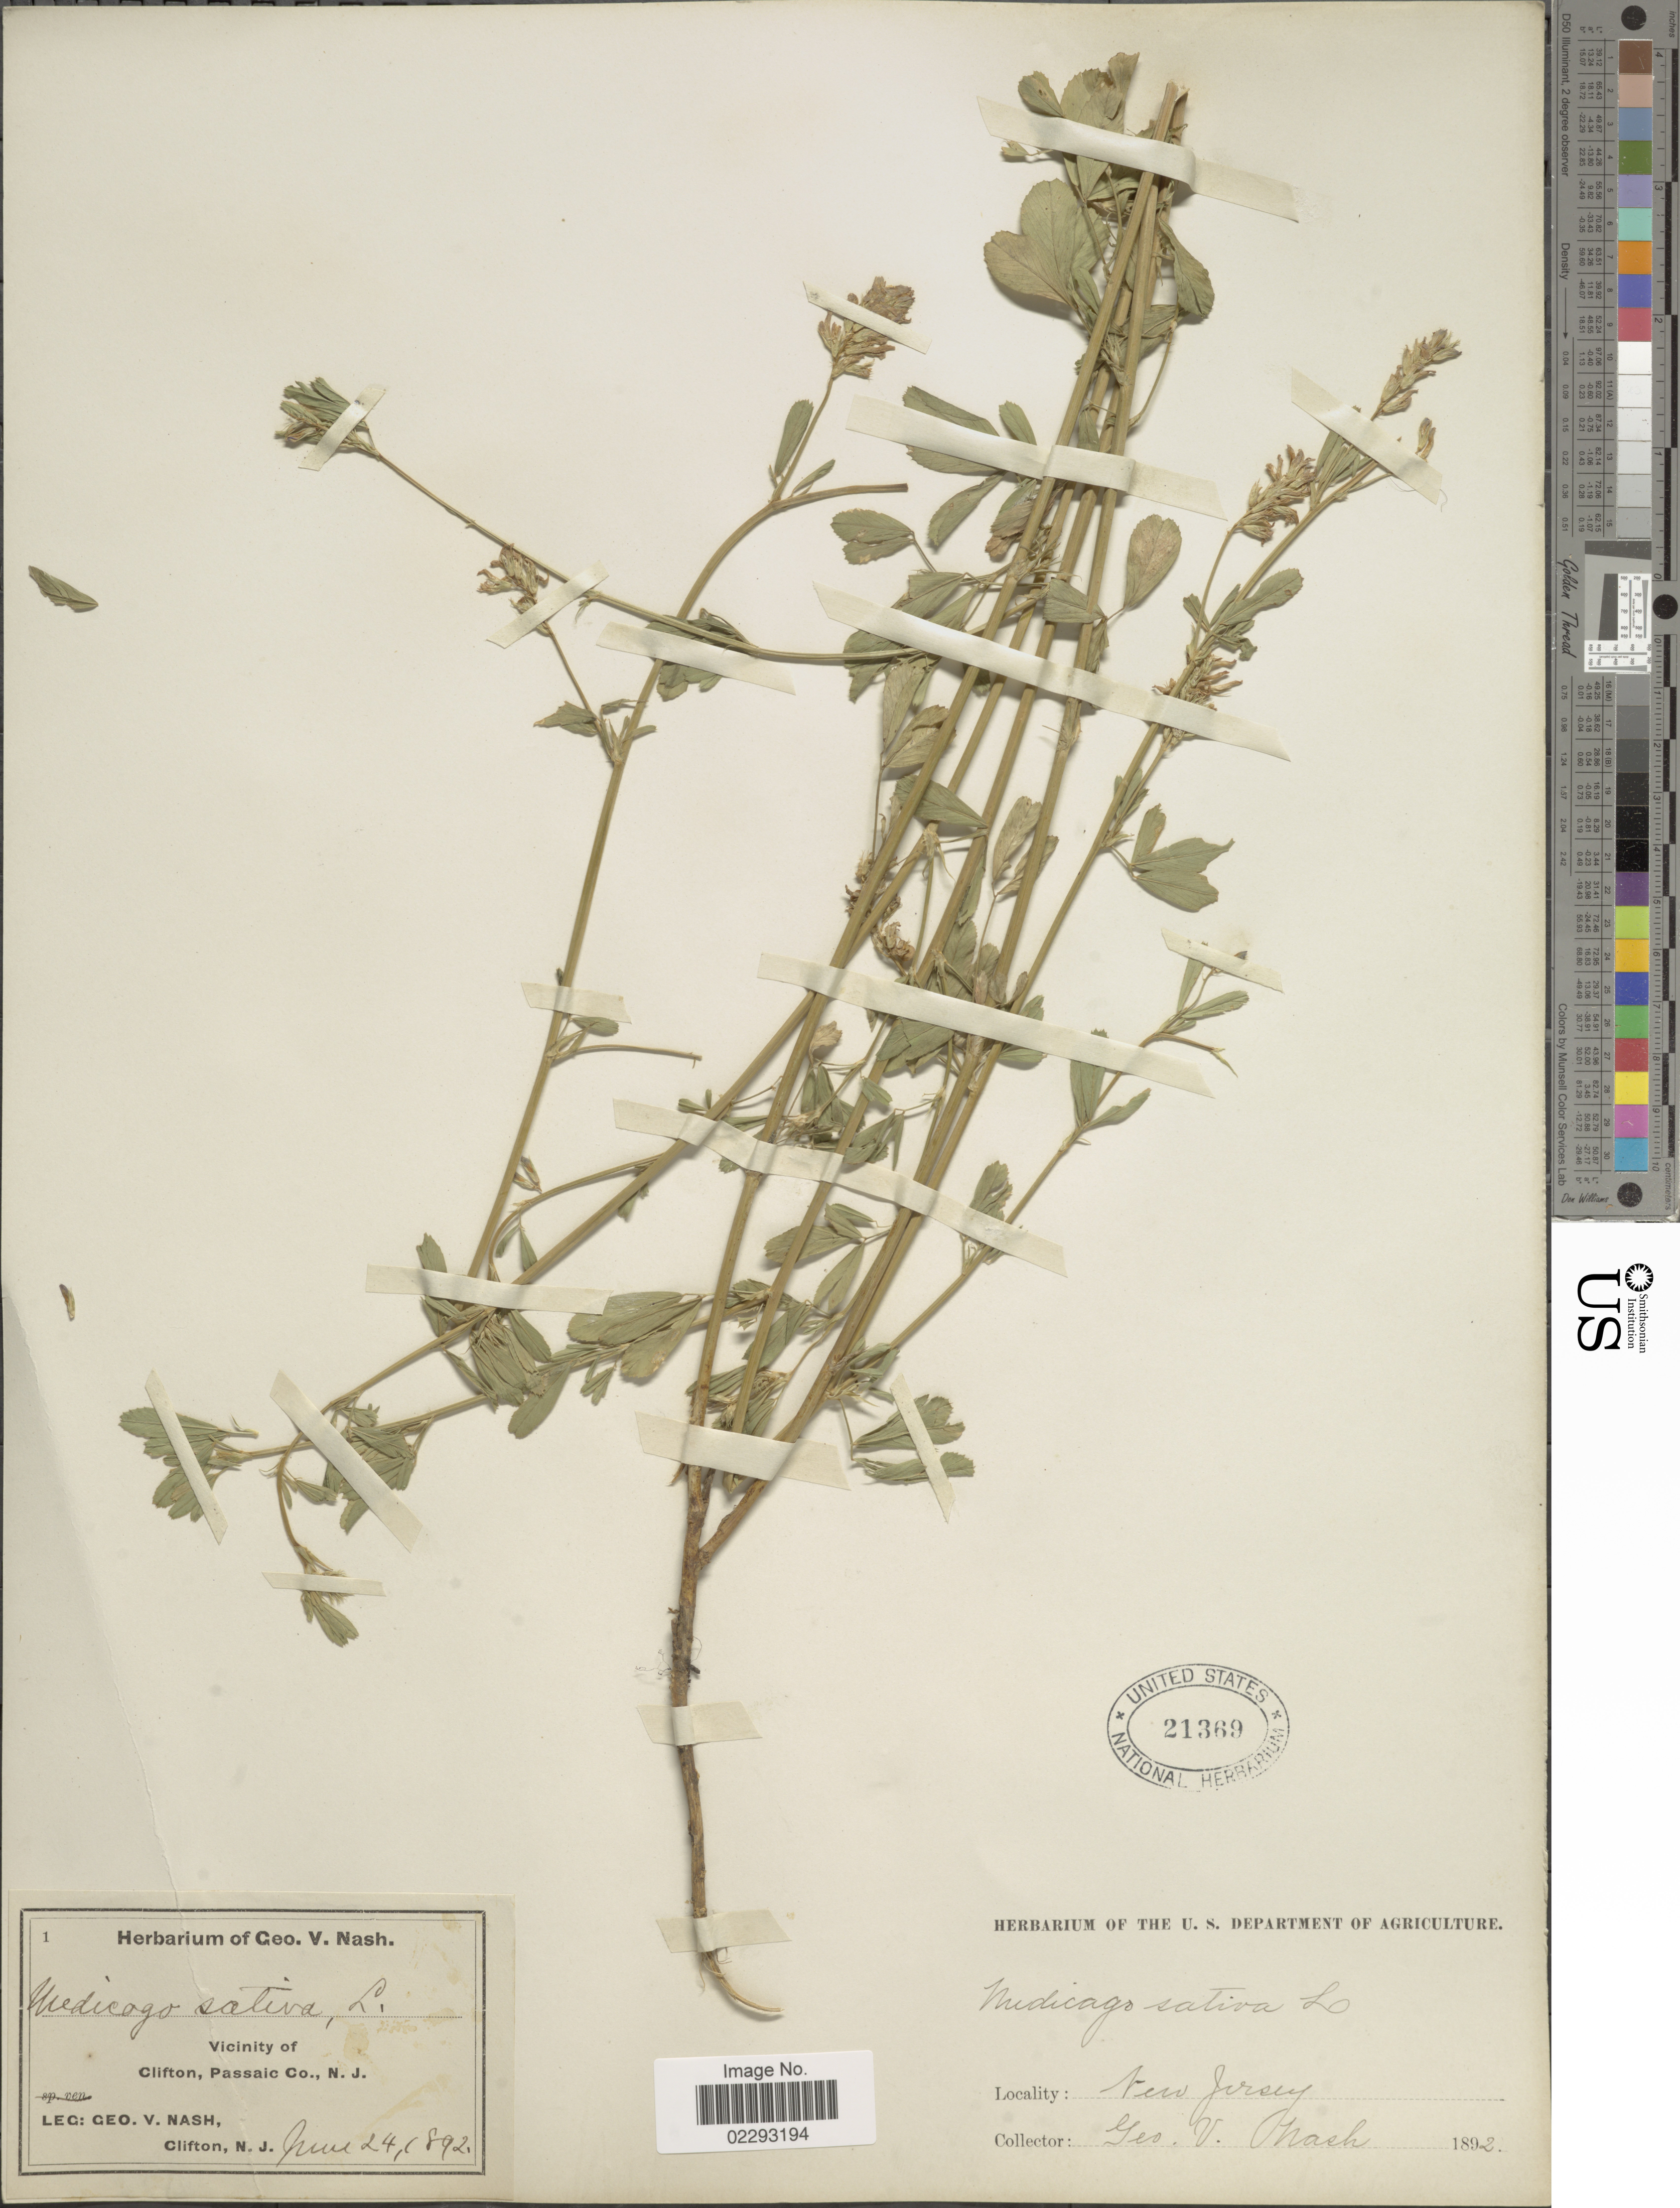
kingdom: Plantae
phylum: Tracheophyta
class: Magnoliopsida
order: Fabales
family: Fabaceae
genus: Medicago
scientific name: Medicago sativa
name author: L.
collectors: G. V. Nash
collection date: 1892-06-24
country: United States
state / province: New Jersey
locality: Clifton, Passaic Co., N. J.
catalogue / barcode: US 21369